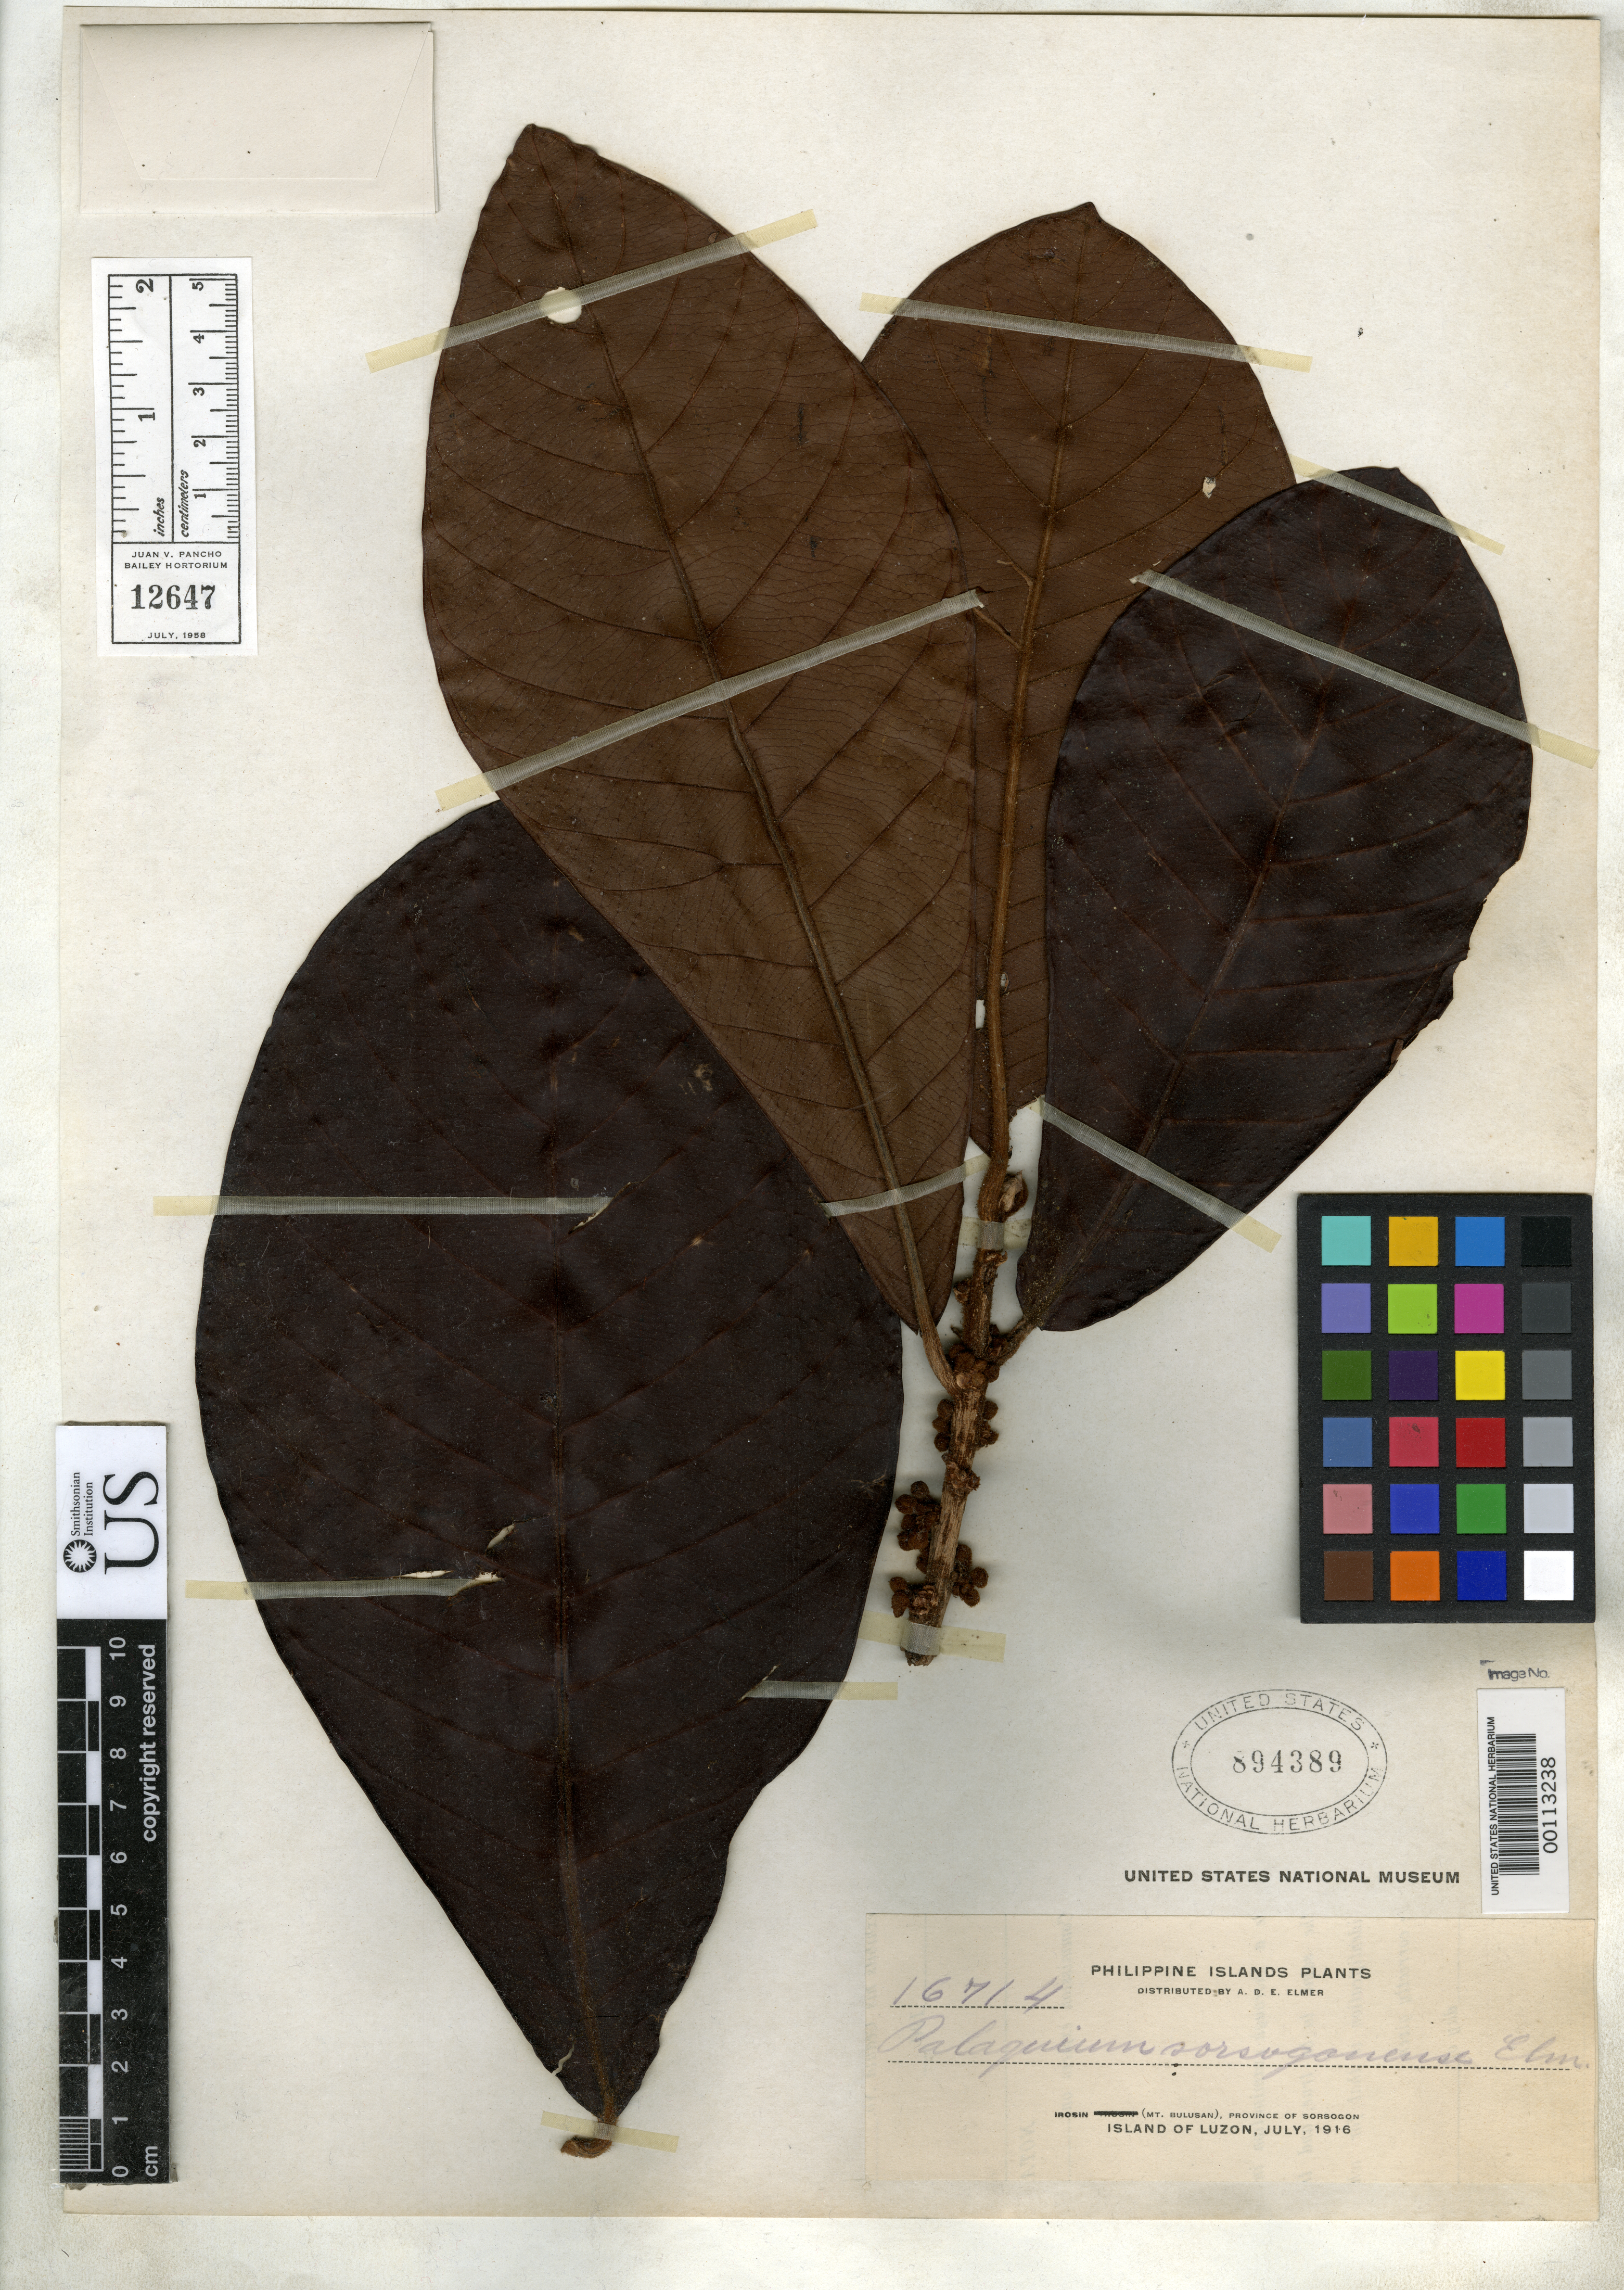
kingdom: Plantae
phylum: Tracheophyta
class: Magnoliopsida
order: Ericales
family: Sapotaceae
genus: Palaquium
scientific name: Palaquium sorsogonense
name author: Elmer in H.J. Lam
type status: Type Collection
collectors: A. D. E. Elmer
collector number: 16714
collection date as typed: Jul 1916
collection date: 1916-07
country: Philippines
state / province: Bicol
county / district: Sorsogon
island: Luzon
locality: Irosin, Mt. Bulusan.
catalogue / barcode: US 894389